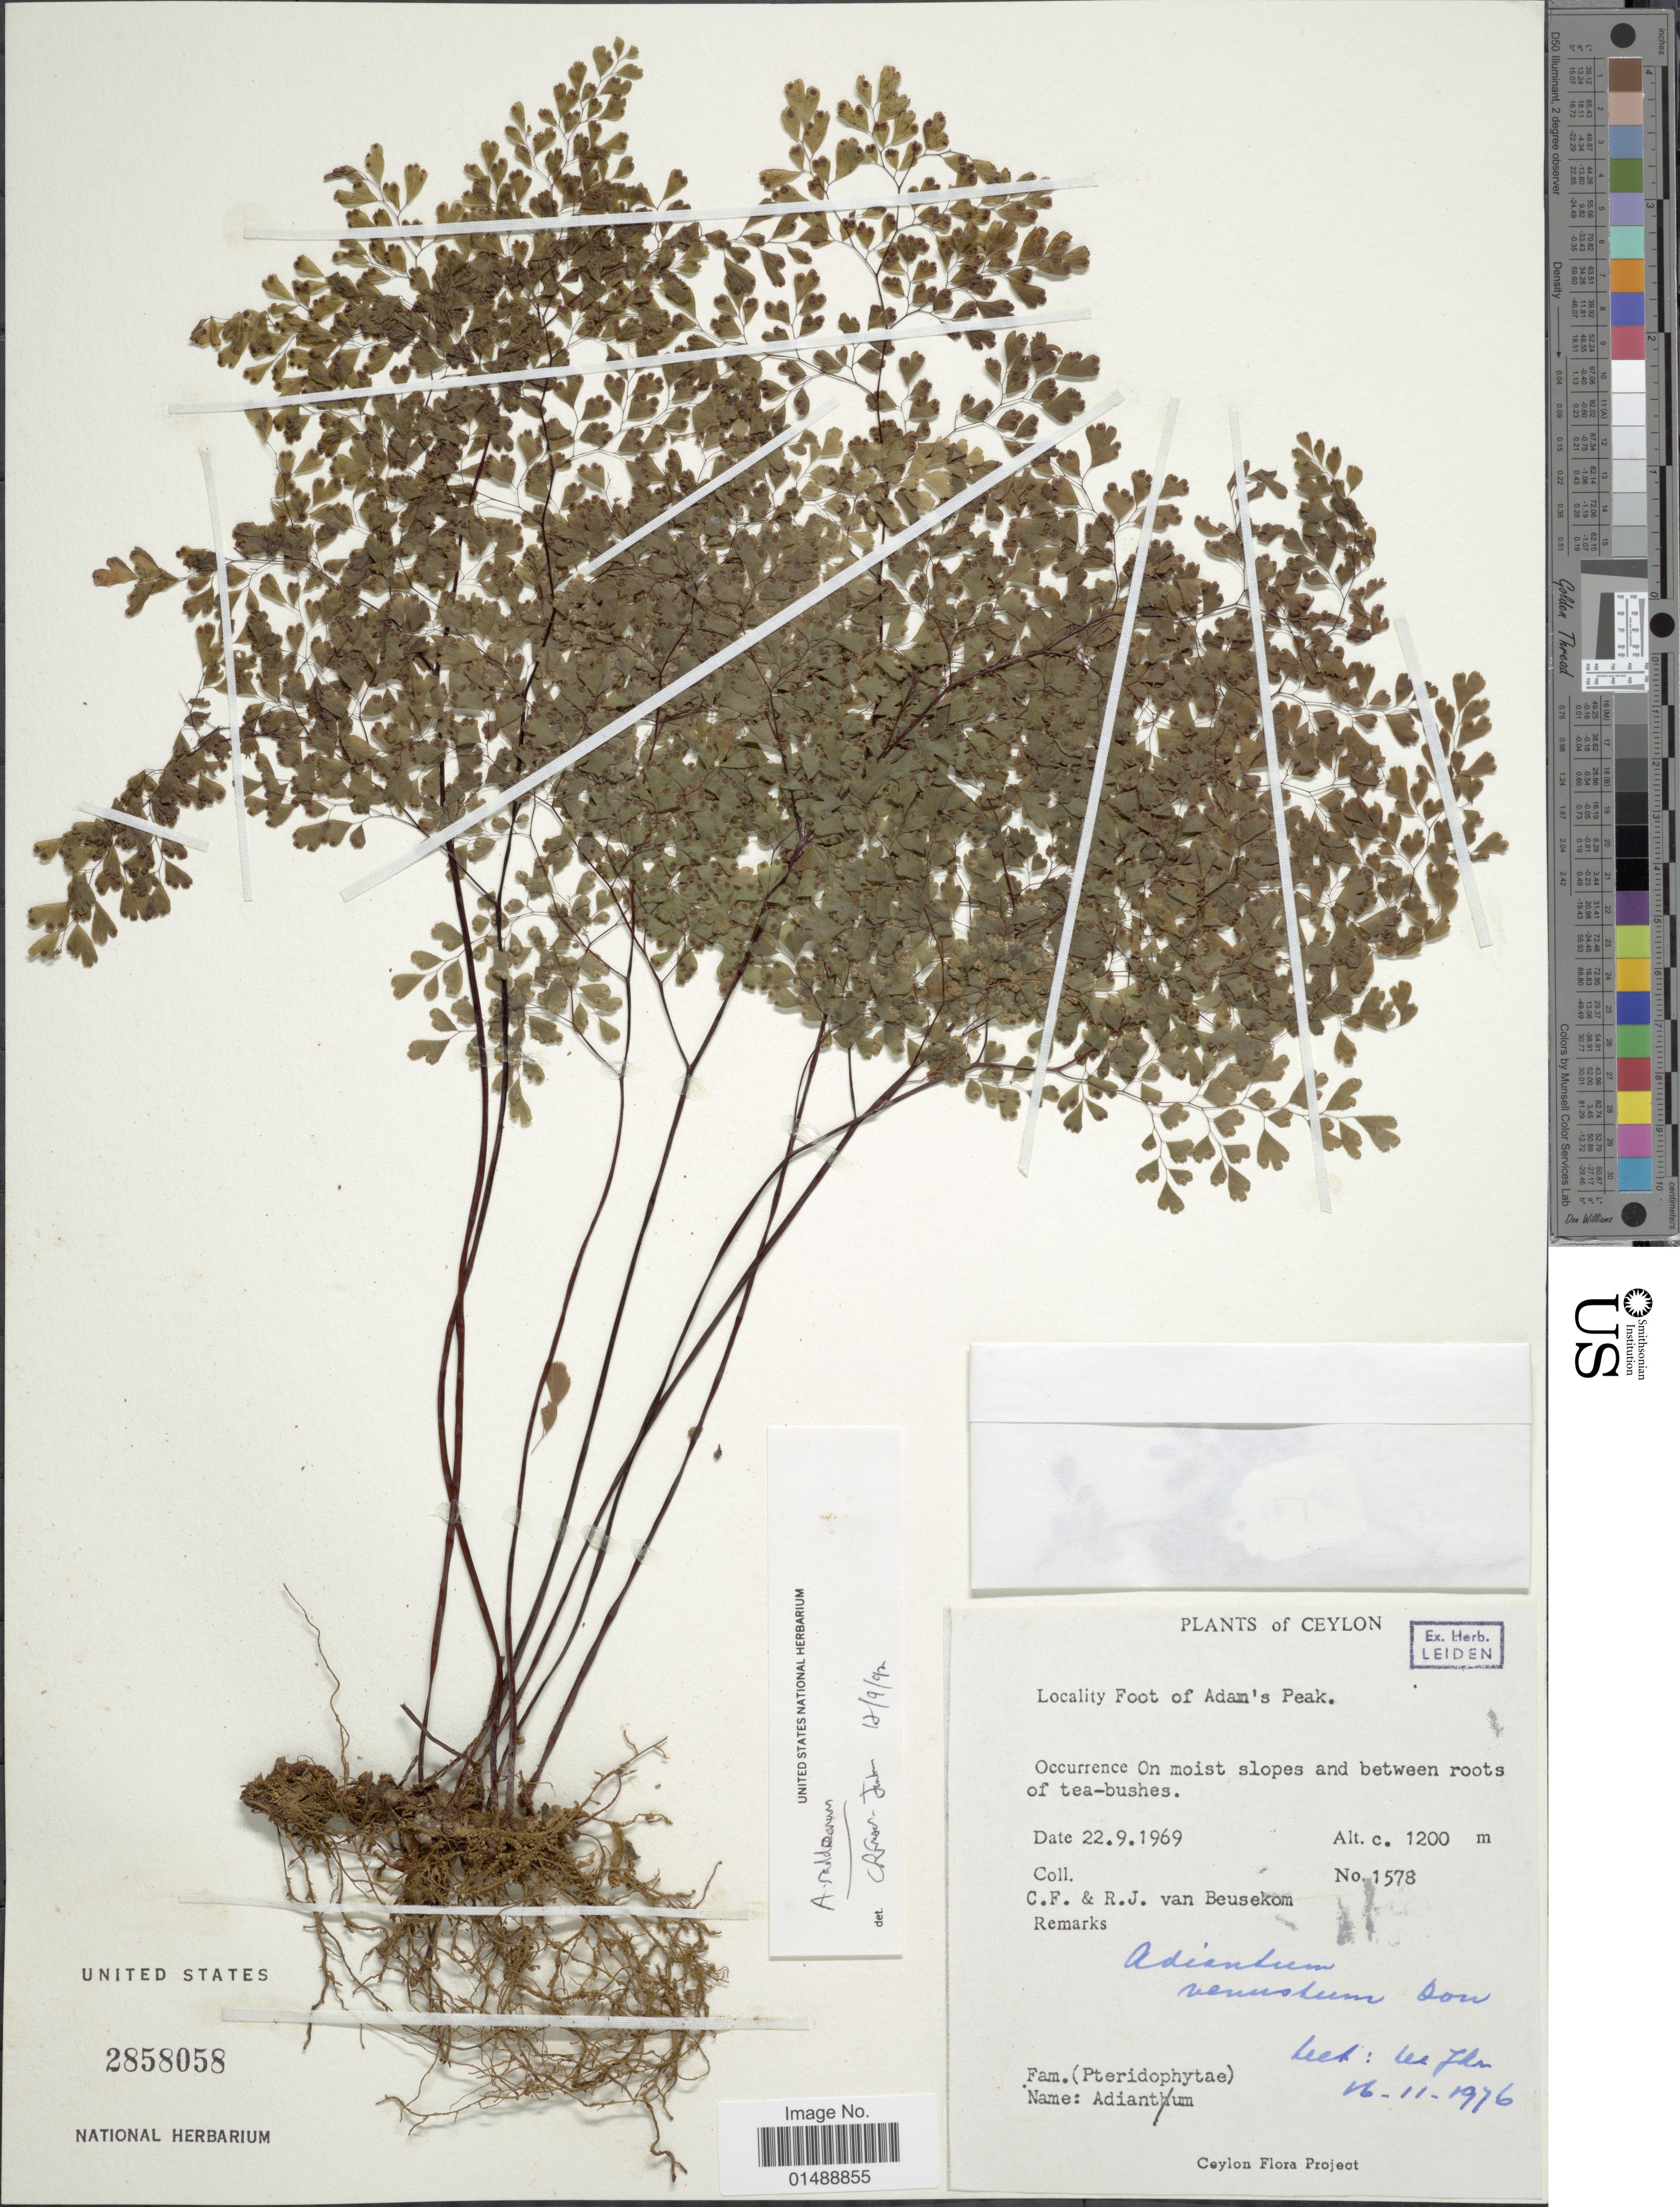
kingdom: Plantae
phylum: Tracheophyta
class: Polypodiopsida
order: Polypodiales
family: Pteridaceae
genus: Adiantum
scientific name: Adiantum venustum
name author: D. Don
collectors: C. F. Beusekom & R. Beusekom-Osinga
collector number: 1578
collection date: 1969-09-22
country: Sri Lanka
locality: Foot of Adam's Peak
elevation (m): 1200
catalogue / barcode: US 2858058